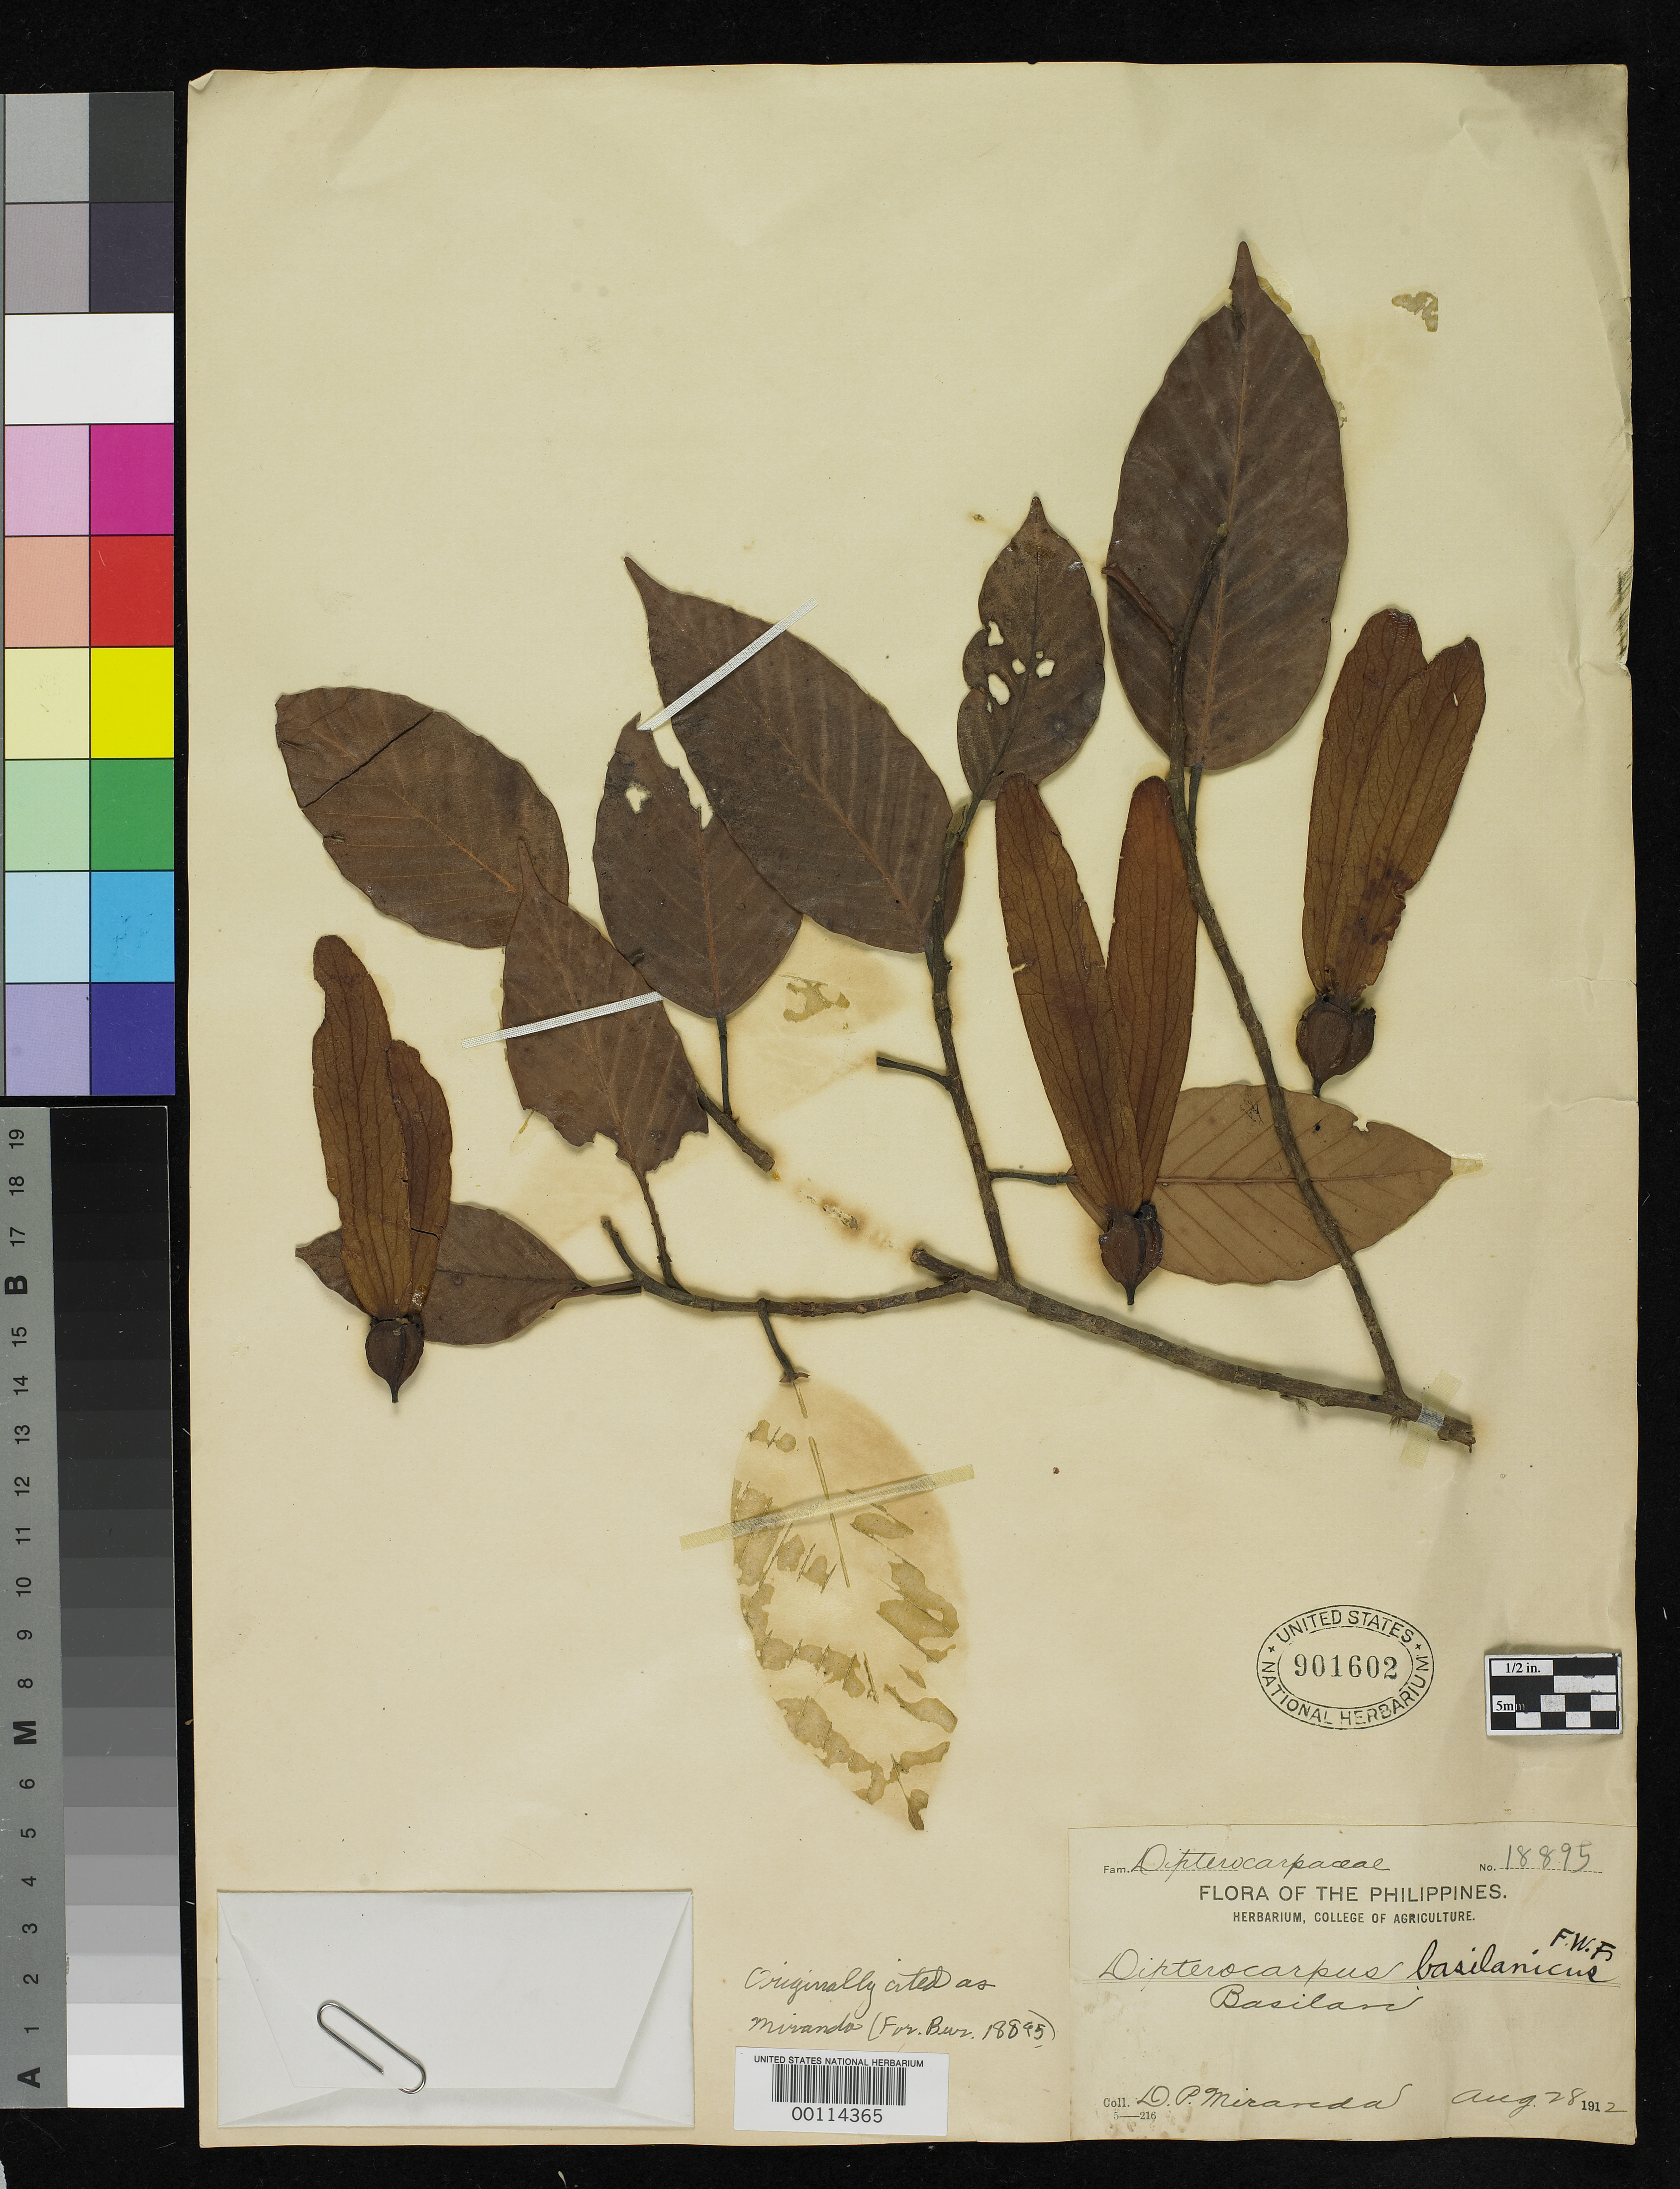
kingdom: Plantae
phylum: Tracheophyta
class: Magnoliopsida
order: Malvales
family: Dipterocarpaceae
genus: Dipterocarpus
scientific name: Dipterocarpus basilanicus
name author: Foxw.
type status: Isotype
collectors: D. P. Miranda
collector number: Bur. Sci. 18895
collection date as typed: Aug 1912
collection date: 1912-08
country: Philippines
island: Basilan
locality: Mt. Basilan.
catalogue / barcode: US 901602